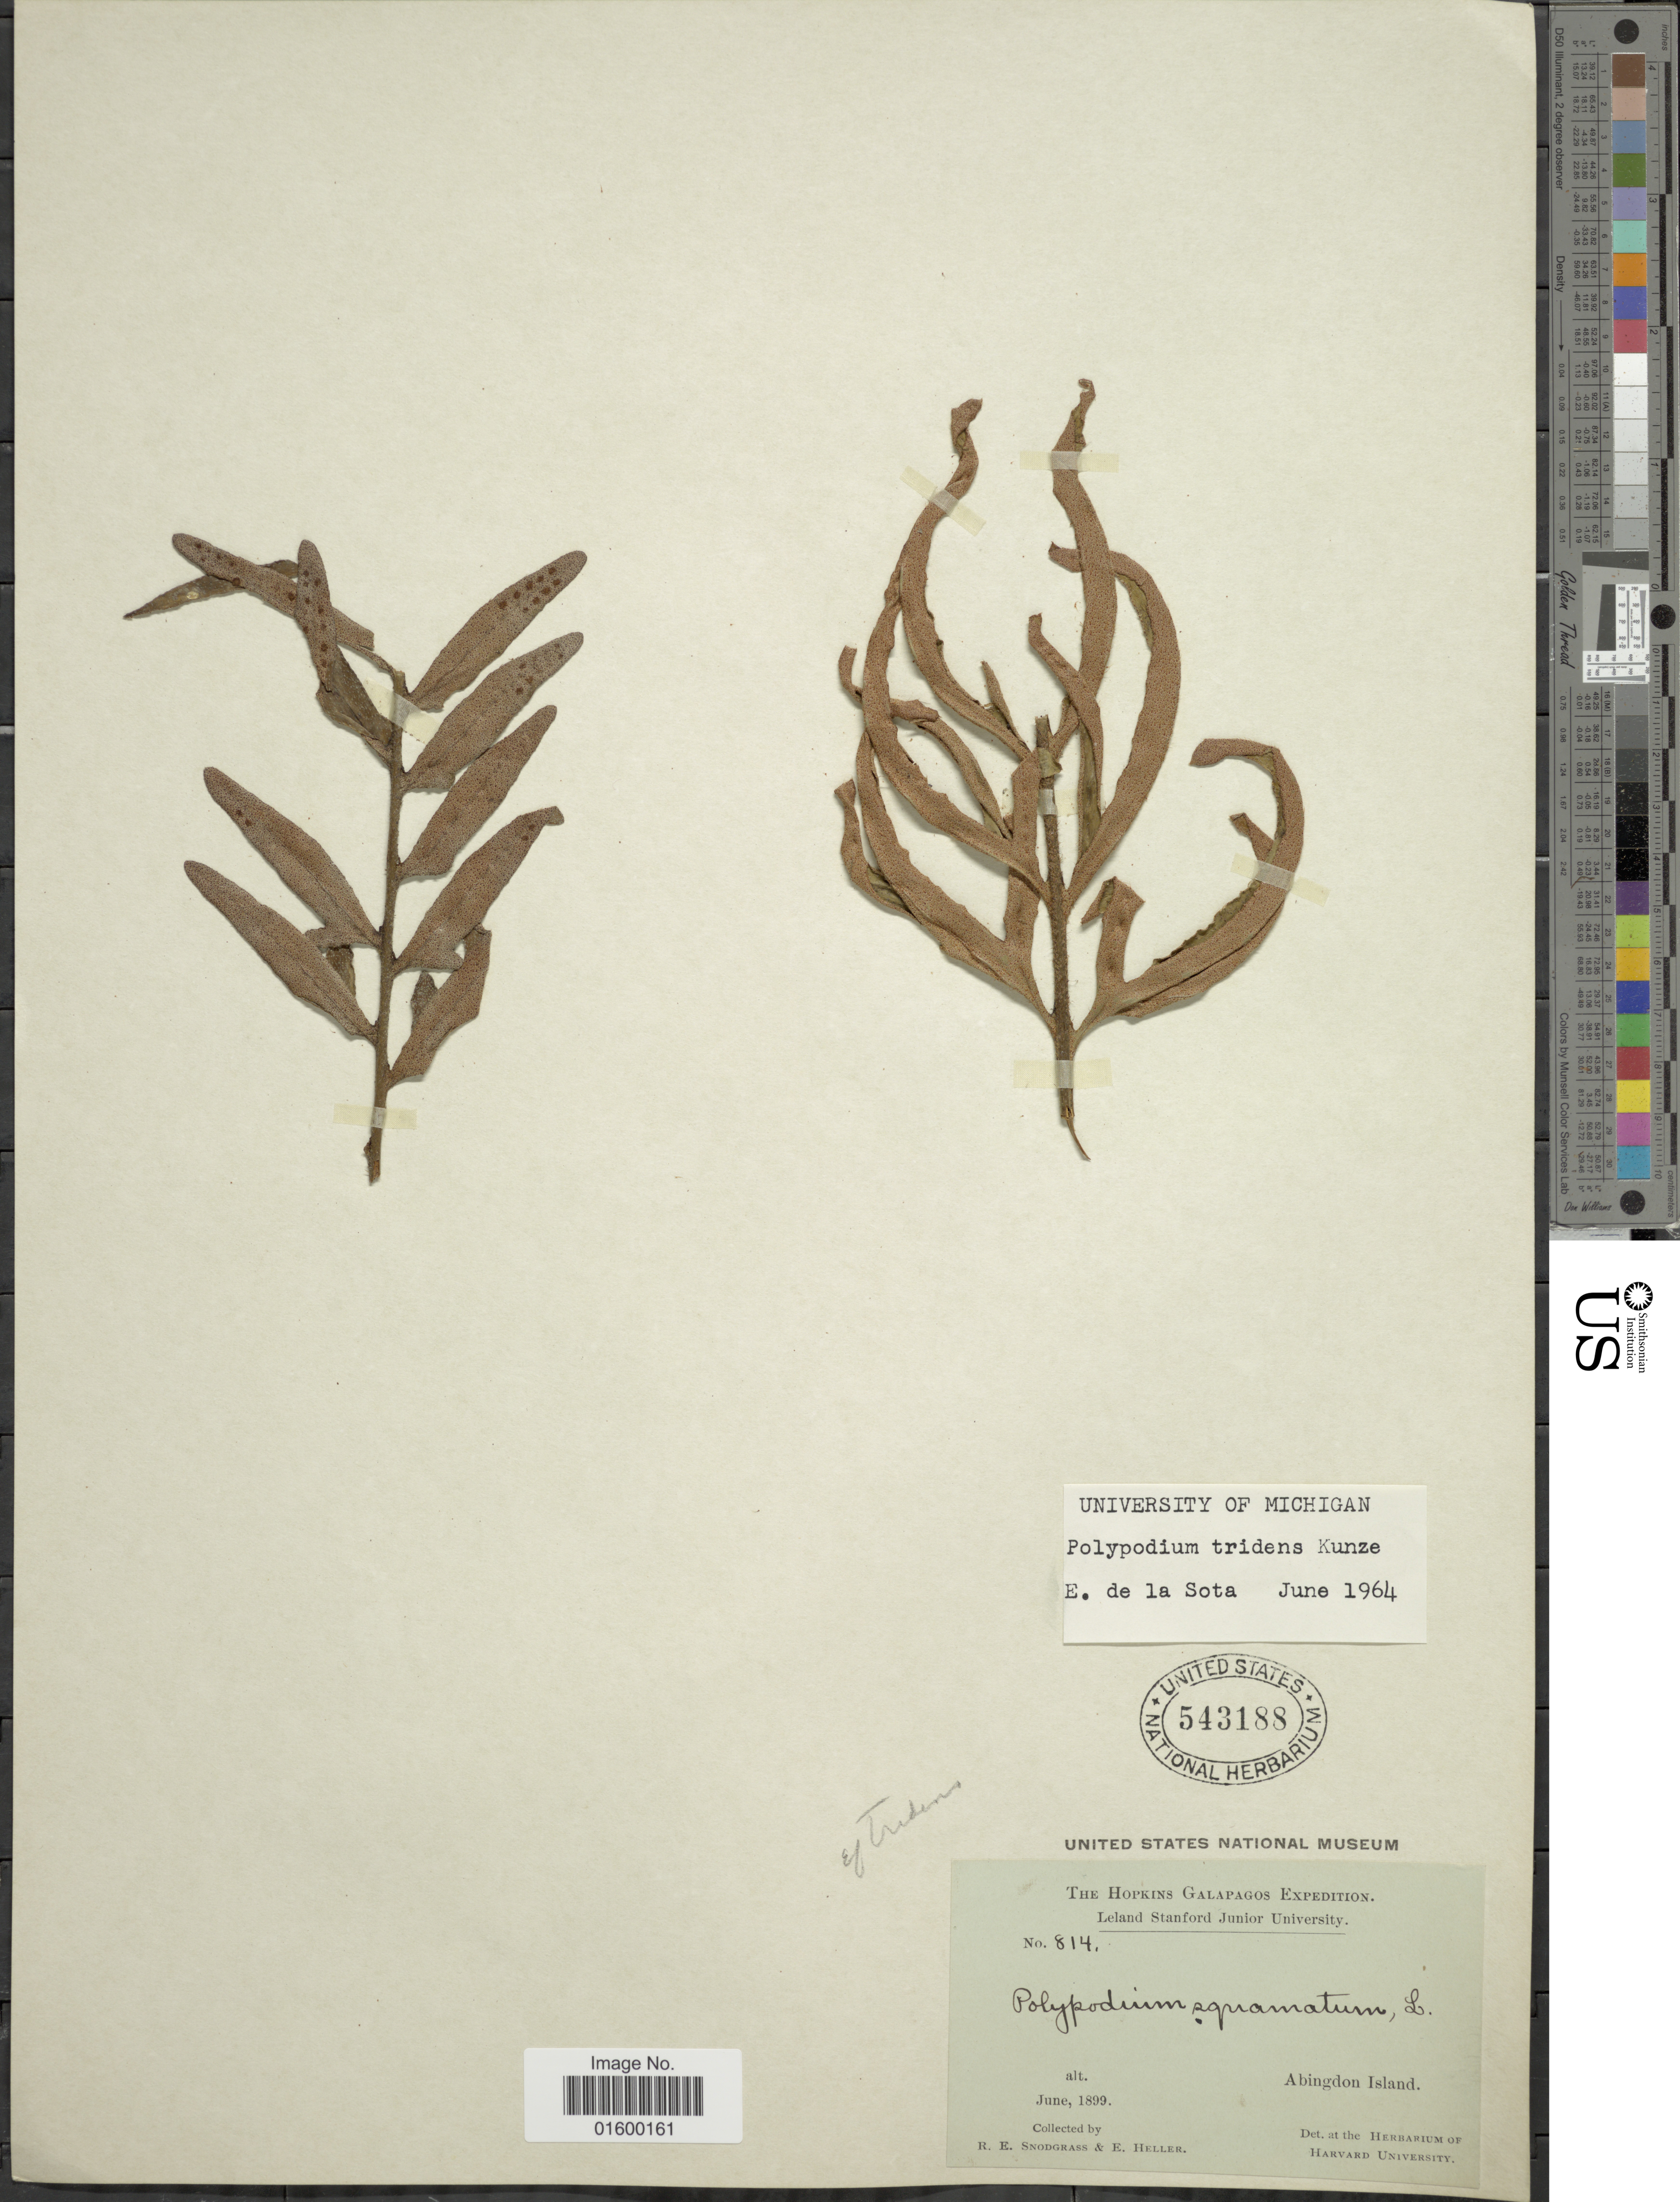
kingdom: Plantae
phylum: Tracheophyta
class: Polypodiopsida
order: Polypodiales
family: Polypodiaceae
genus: Pleopeltis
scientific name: Pleopeltis tridens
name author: J. Sm.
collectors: R. E. Snodgrass & E. Heller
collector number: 814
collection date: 1899-06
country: Ecuador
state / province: Colón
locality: Galapagos Islands, Abingdon Island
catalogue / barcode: US 543188